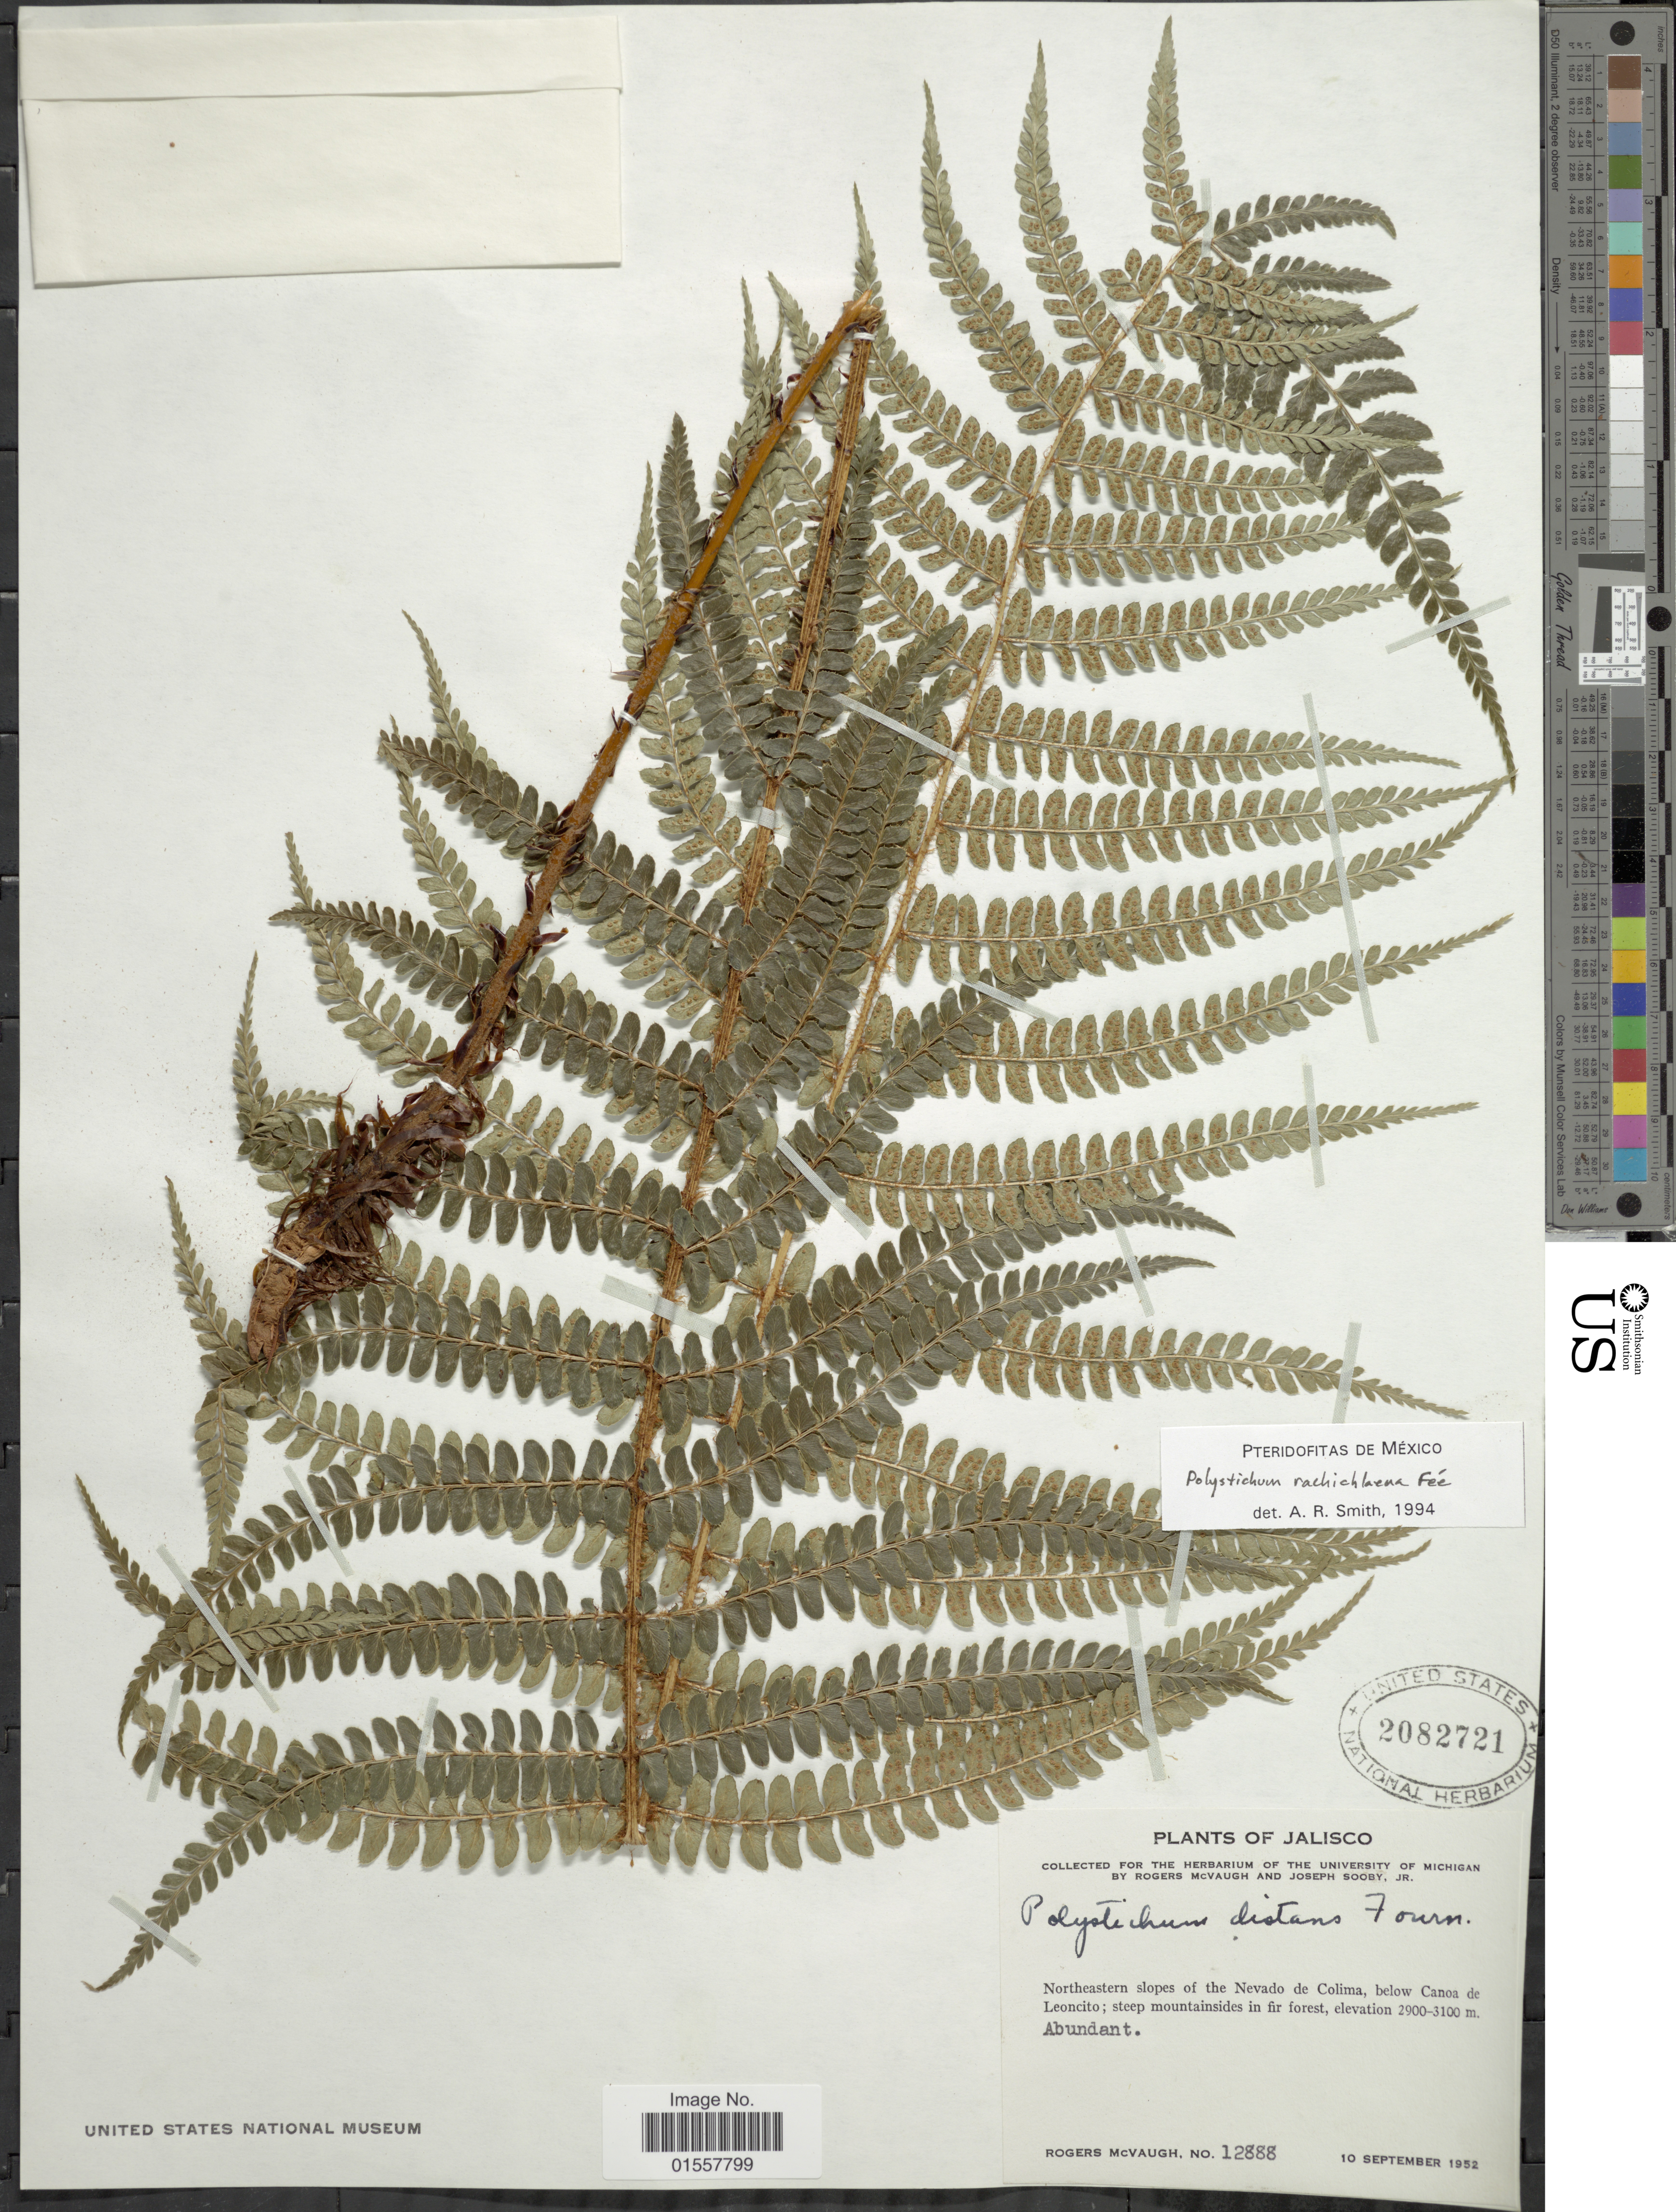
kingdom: Plantae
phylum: Tracheophyta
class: Polypodiopsida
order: Polypodiales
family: Dryopteridaceae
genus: Polystichum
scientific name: Polystichum rachichlaena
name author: Fée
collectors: R. McVaugh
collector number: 12888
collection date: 1952-09-10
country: Mexico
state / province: Jalisco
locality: Northeastern slopes of the Nevado de Colima, below Canoa de Leoncito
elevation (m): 2900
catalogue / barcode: US 2082721